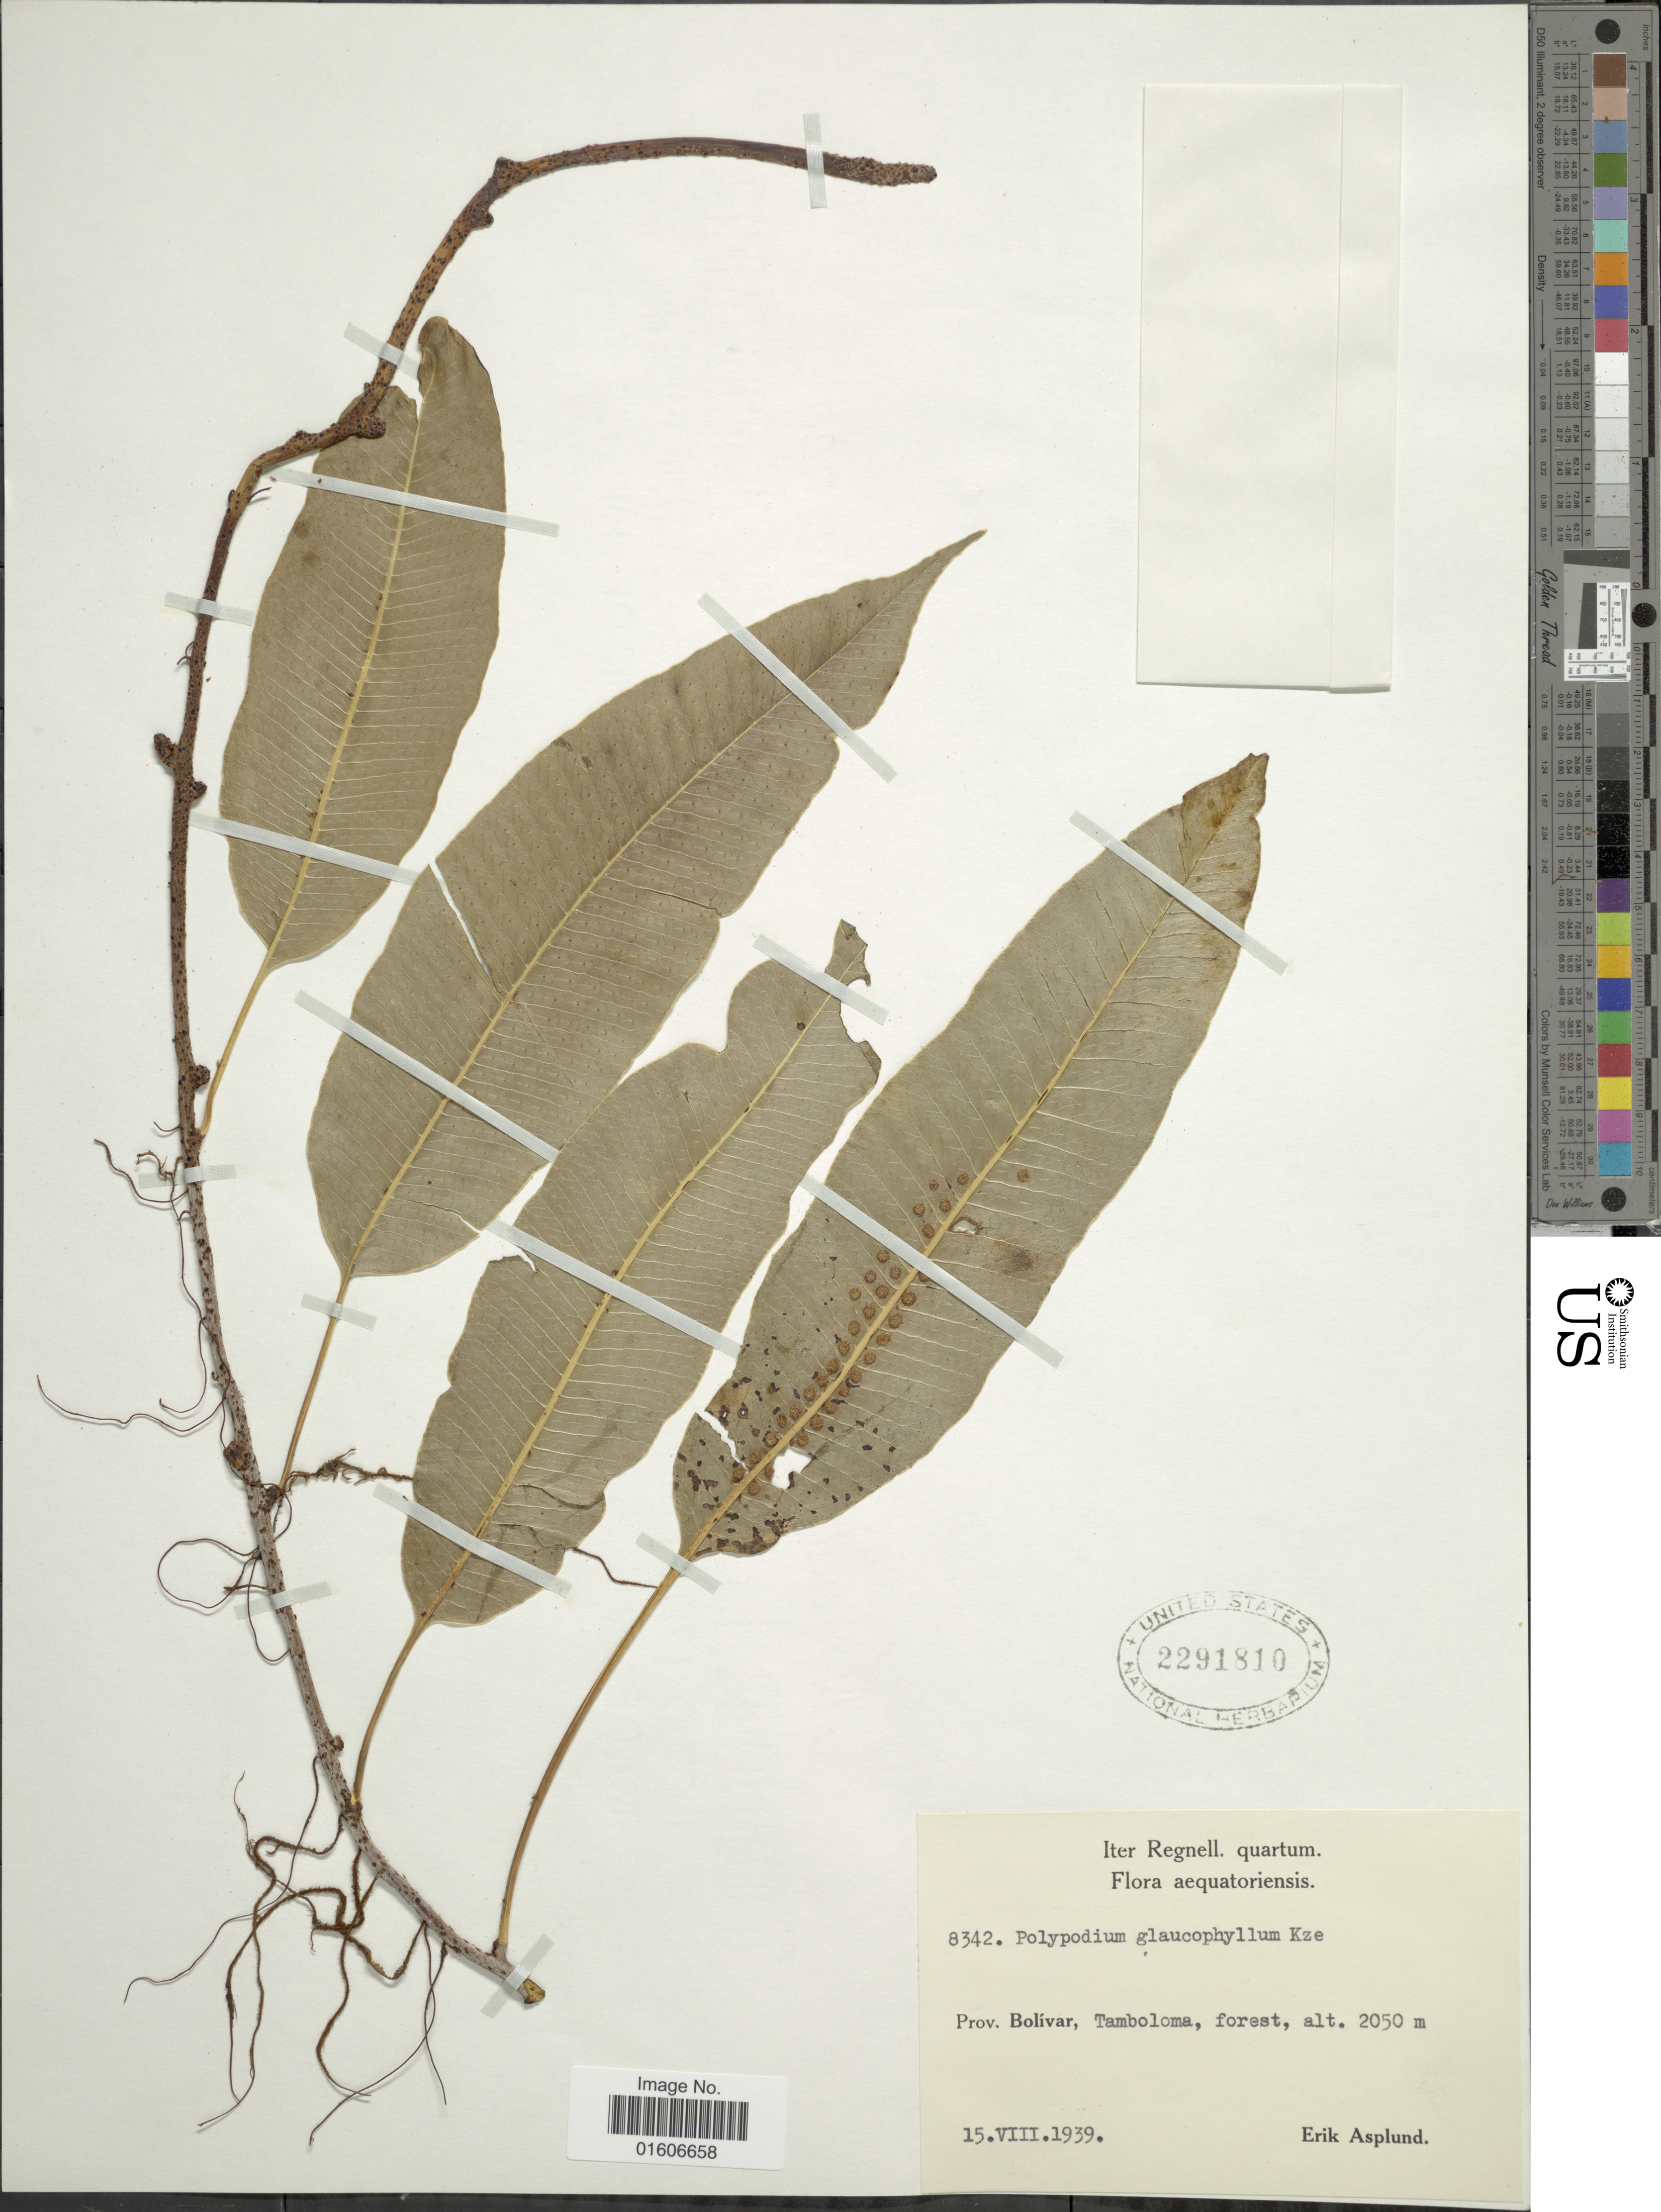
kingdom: Plantae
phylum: Tracheophyta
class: Polypodiopsida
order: Polypodiales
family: Polypodiaceae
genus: Serpocaulon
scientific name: Serpocaulon levigatum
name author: (Cav.) A.R. Sm.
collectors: E. Asplund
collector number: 8342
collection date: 1939-08-15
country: Ecuador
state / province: Bolívar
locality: Prov. Bolívar, Tamboloma.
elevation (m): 2050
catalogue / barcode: US 2291810